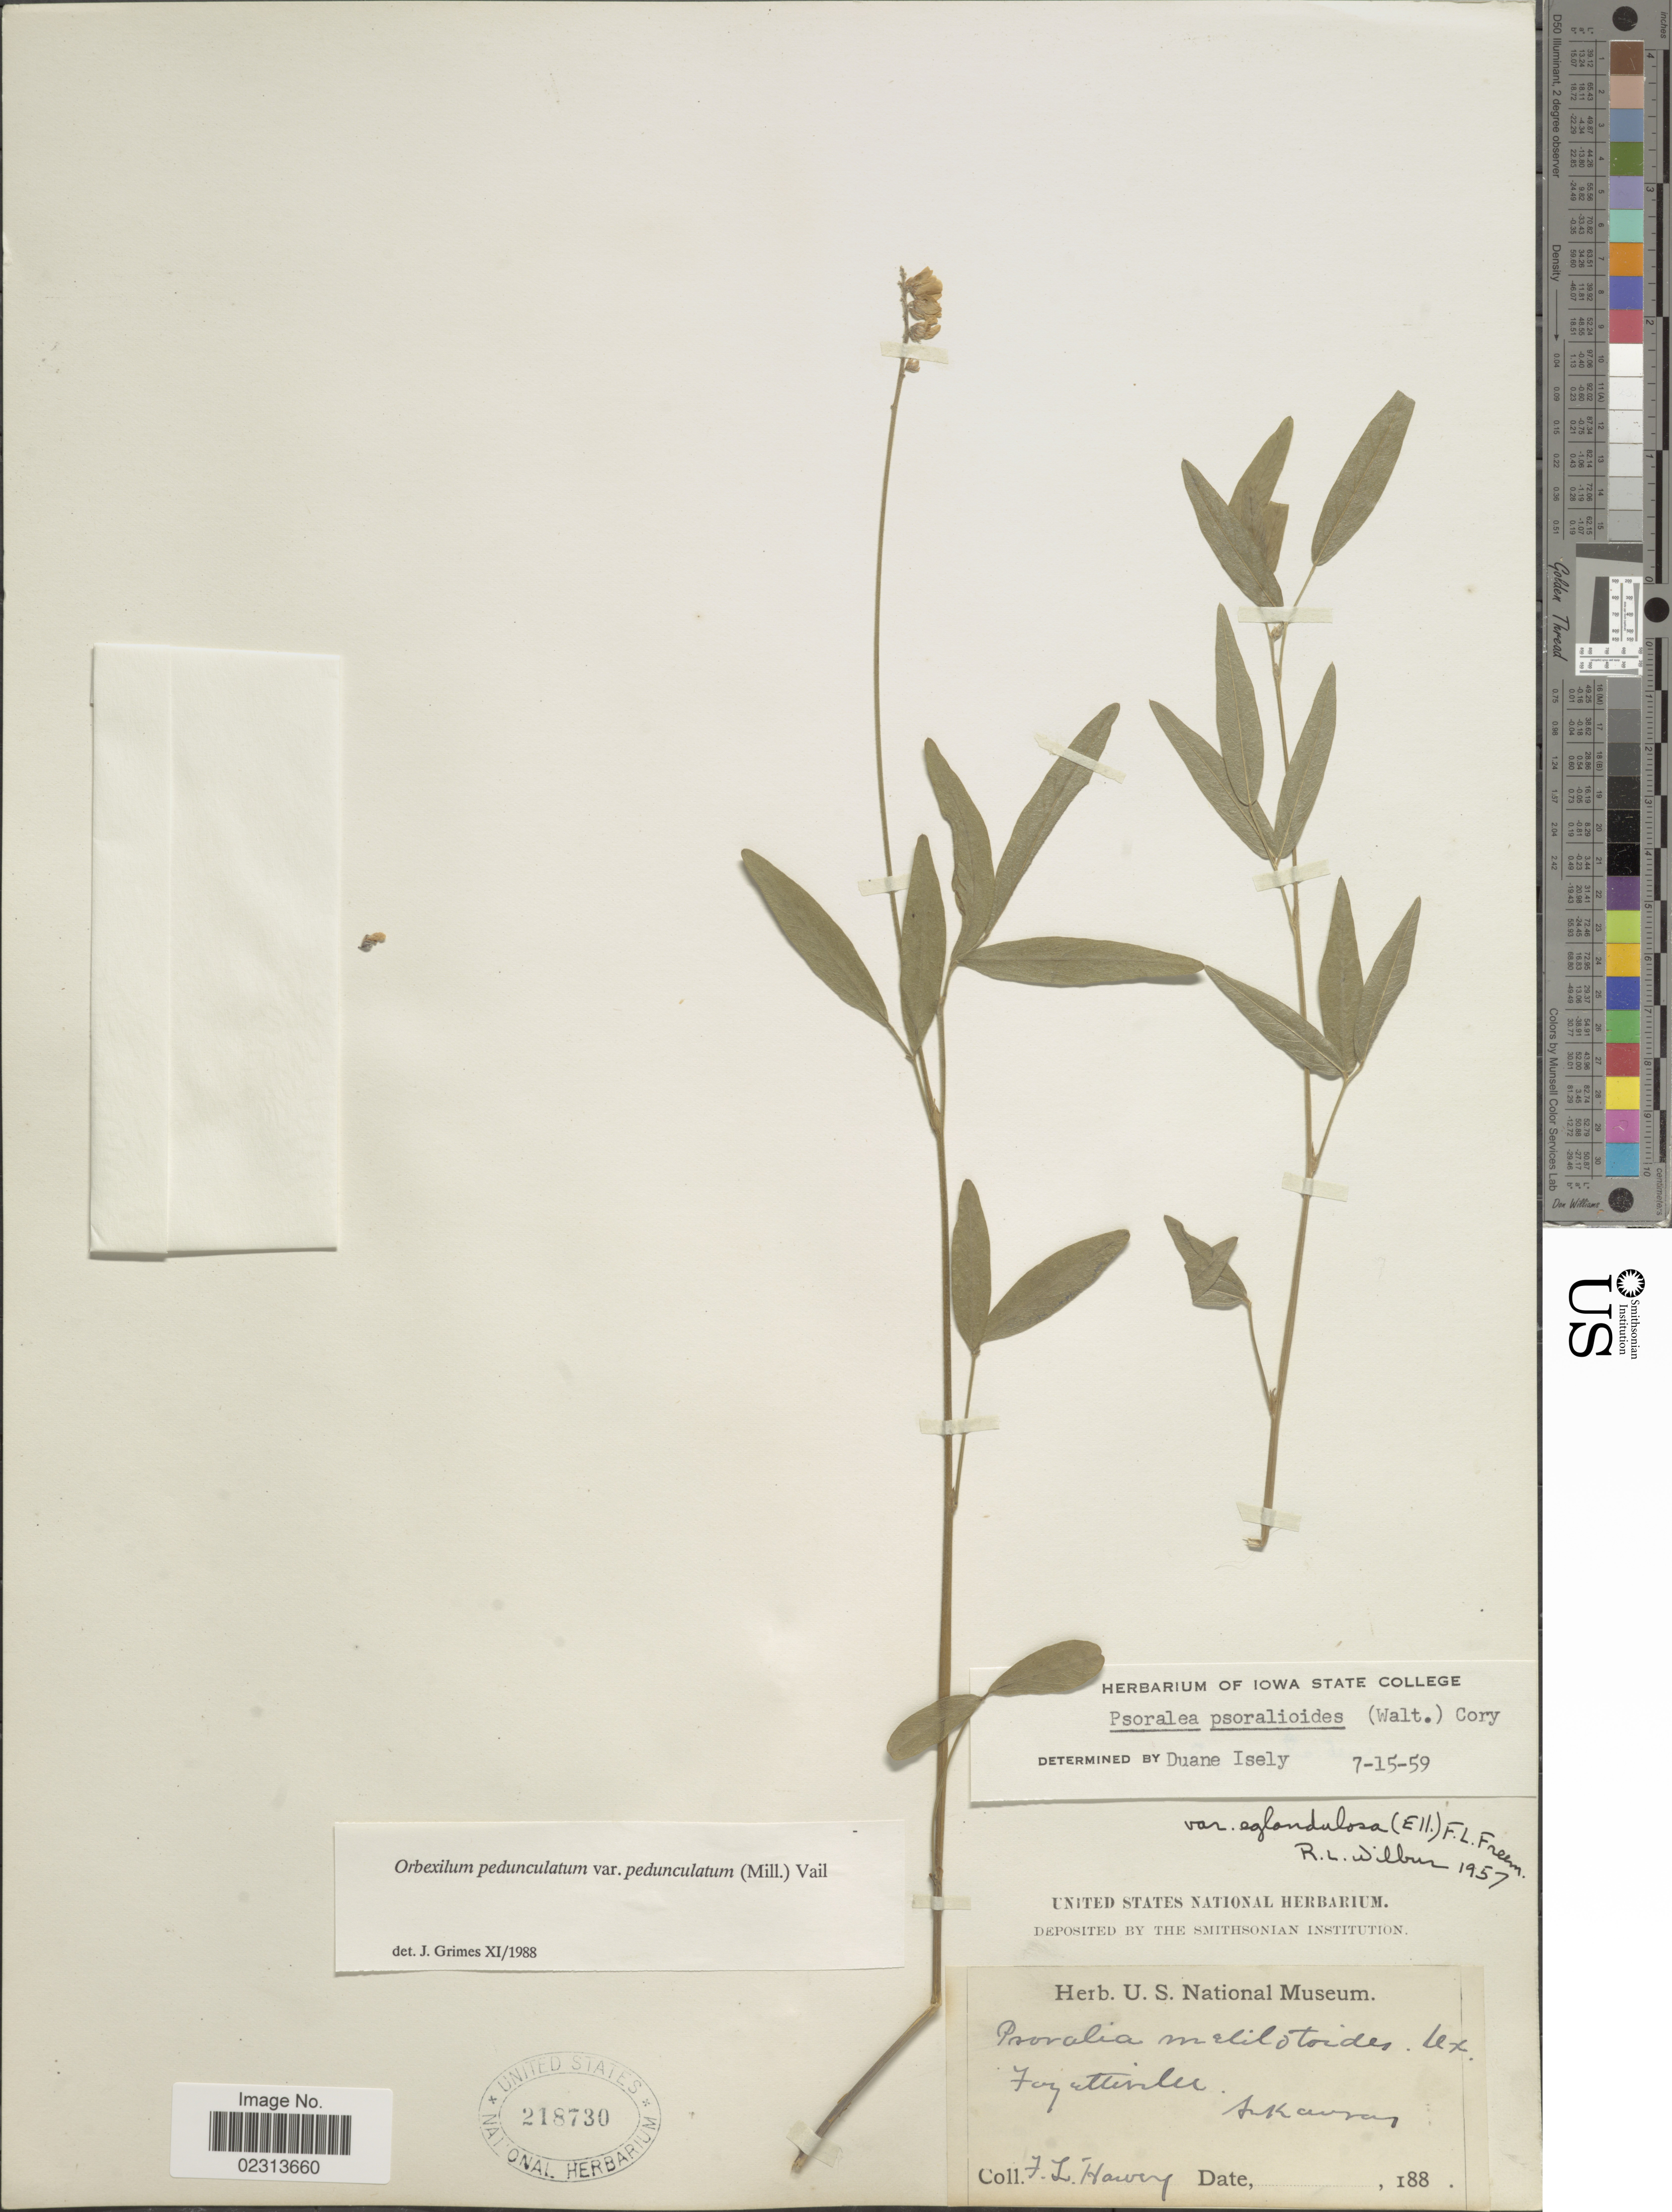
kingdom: Plantae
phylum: Tracheophyta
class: Magnoliopsida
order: Fabales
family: Fabaceae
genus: Orbexilum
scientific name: Orbexilum pedunculatum var. pedunculatum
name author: (Miller) Rydberg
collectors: F. L. Harvey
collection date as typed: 188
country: United States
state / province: Arkansas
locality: Fayetteville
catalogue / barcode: US 218730